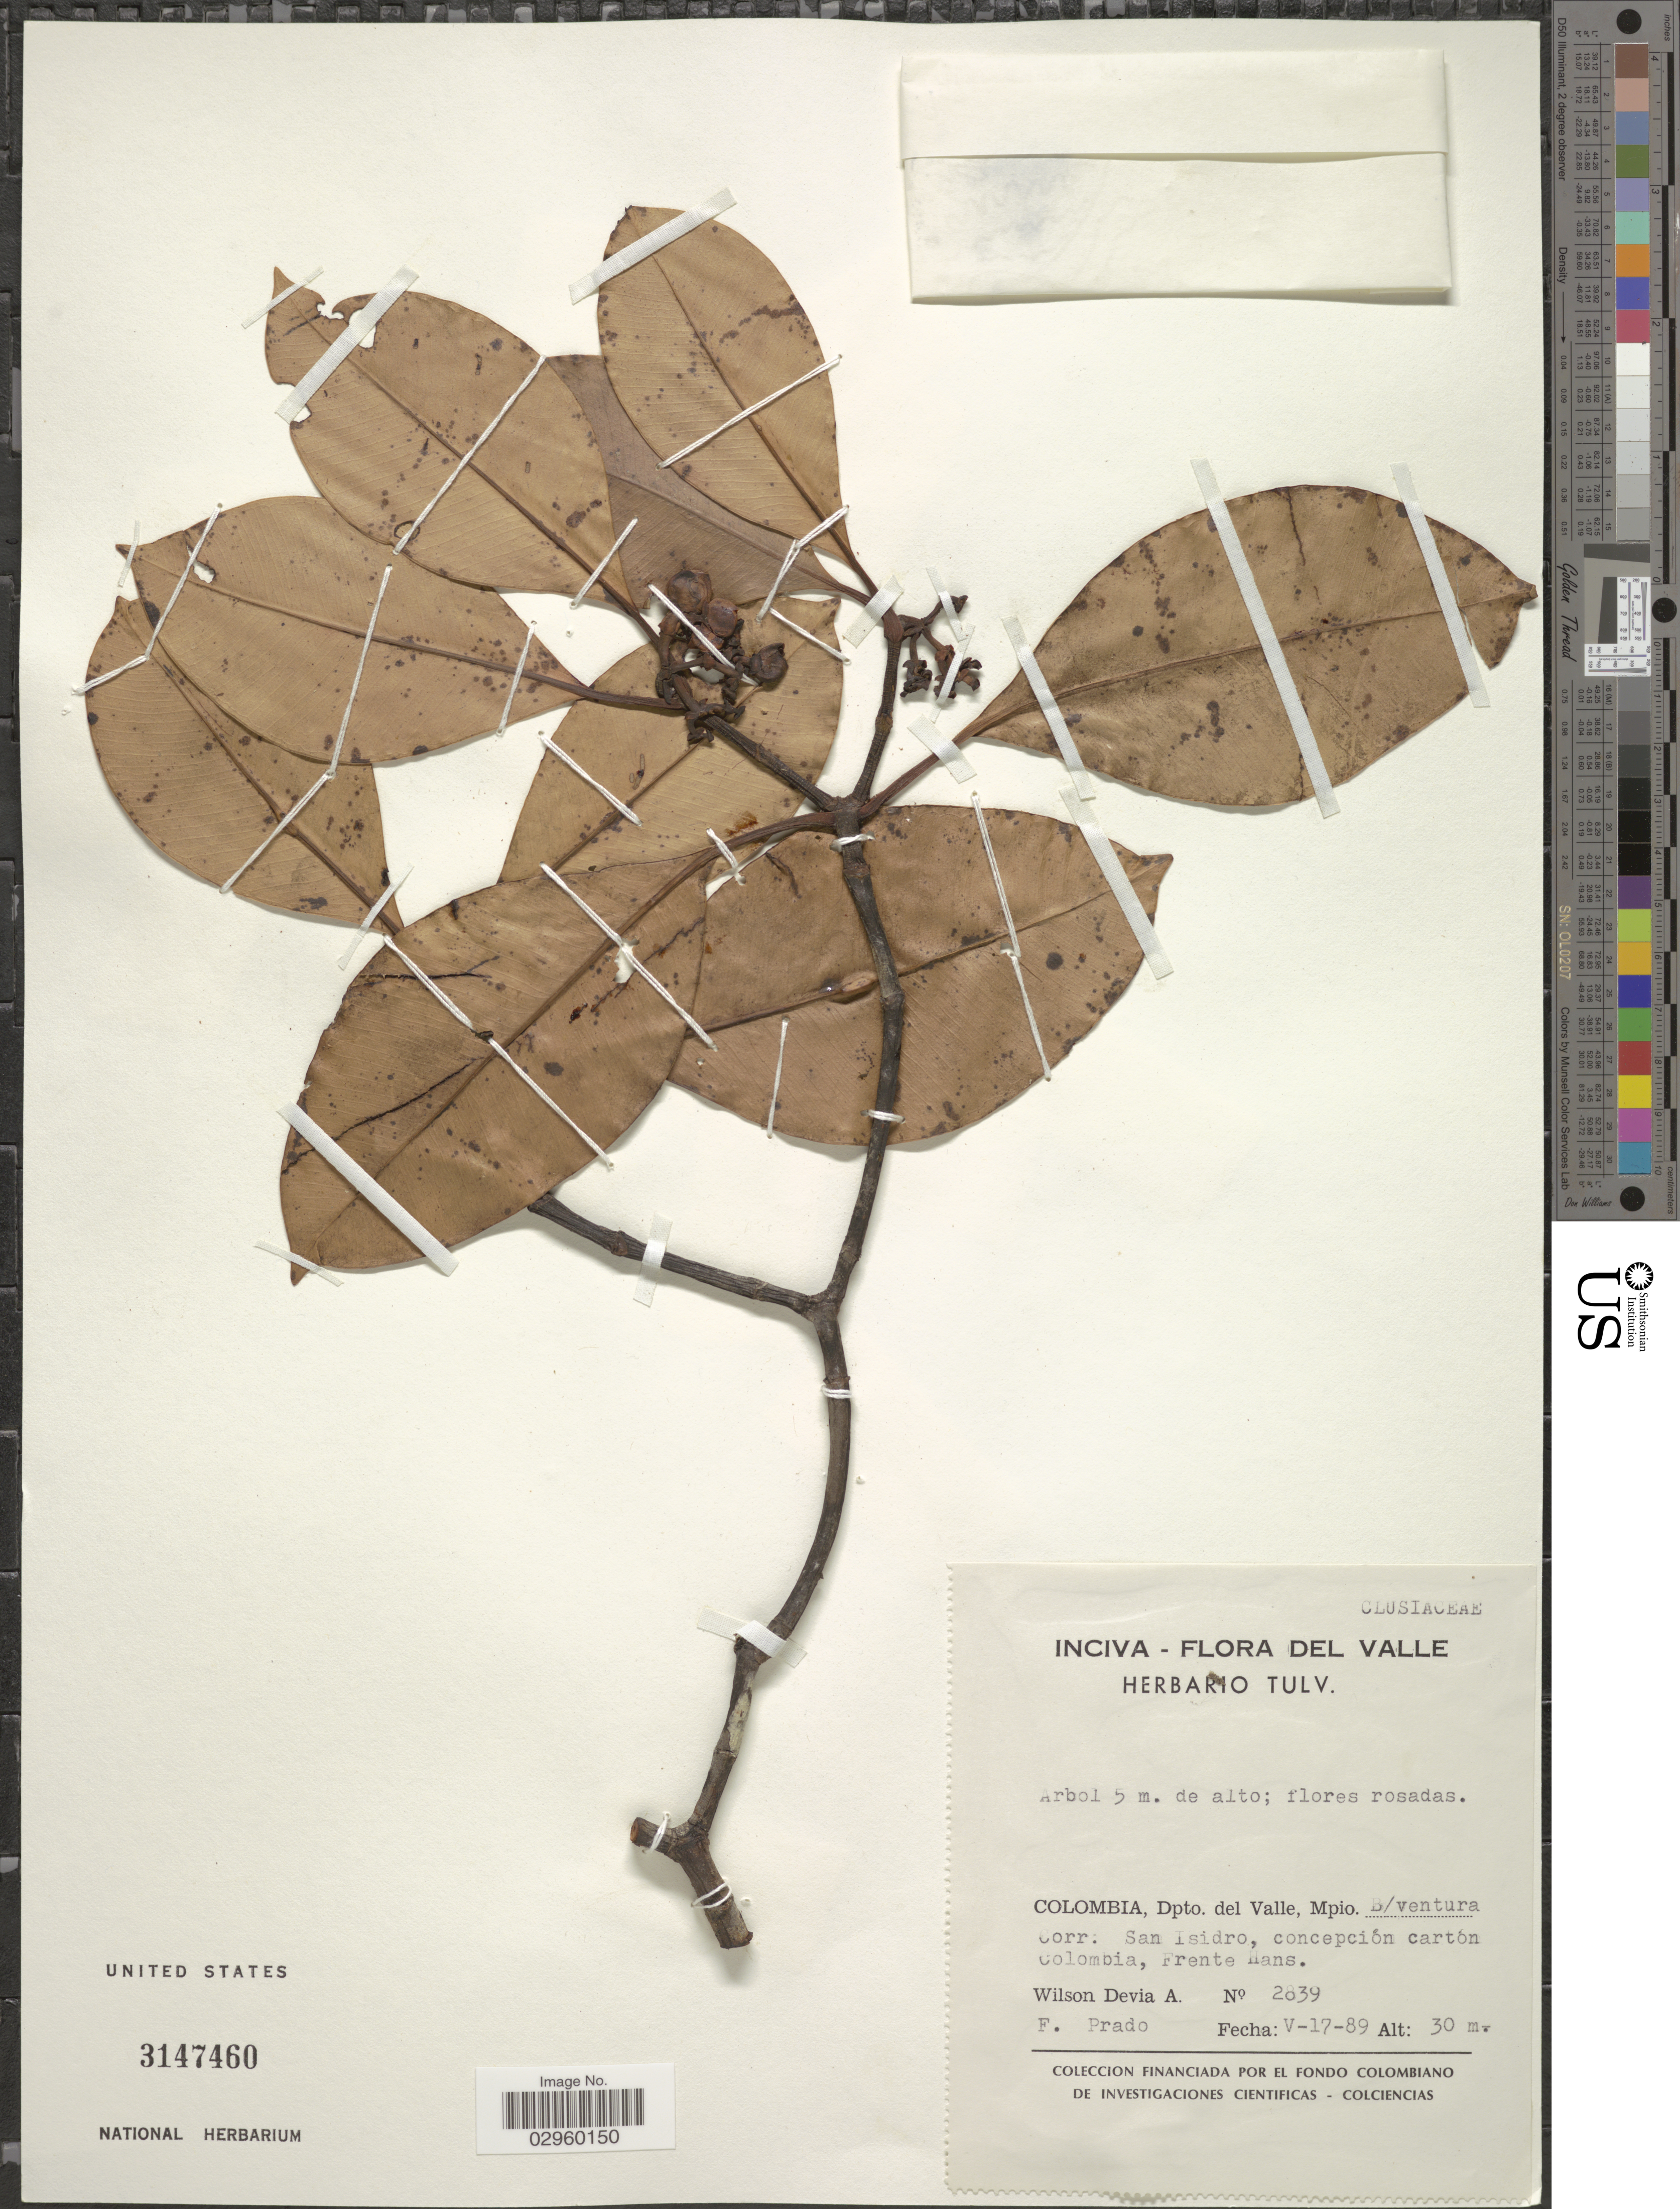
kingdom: Plantae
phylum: Tracheophyta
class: Magnoliopsida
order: Malpighiales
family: Clusiaceae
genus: Clusia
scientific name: Clusia sp.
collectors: W. Devia A. & F. Prado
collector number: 2839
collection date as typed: Transcribed d/m/y: 17/5/89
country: Colombia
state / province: Valle del Cauca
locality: Dpto. del Valle, Mpio. B/ventura, Corr: San Isidro, concepción cartón Colombia, Frente Hans.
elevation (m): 30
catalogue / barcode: US 3147460